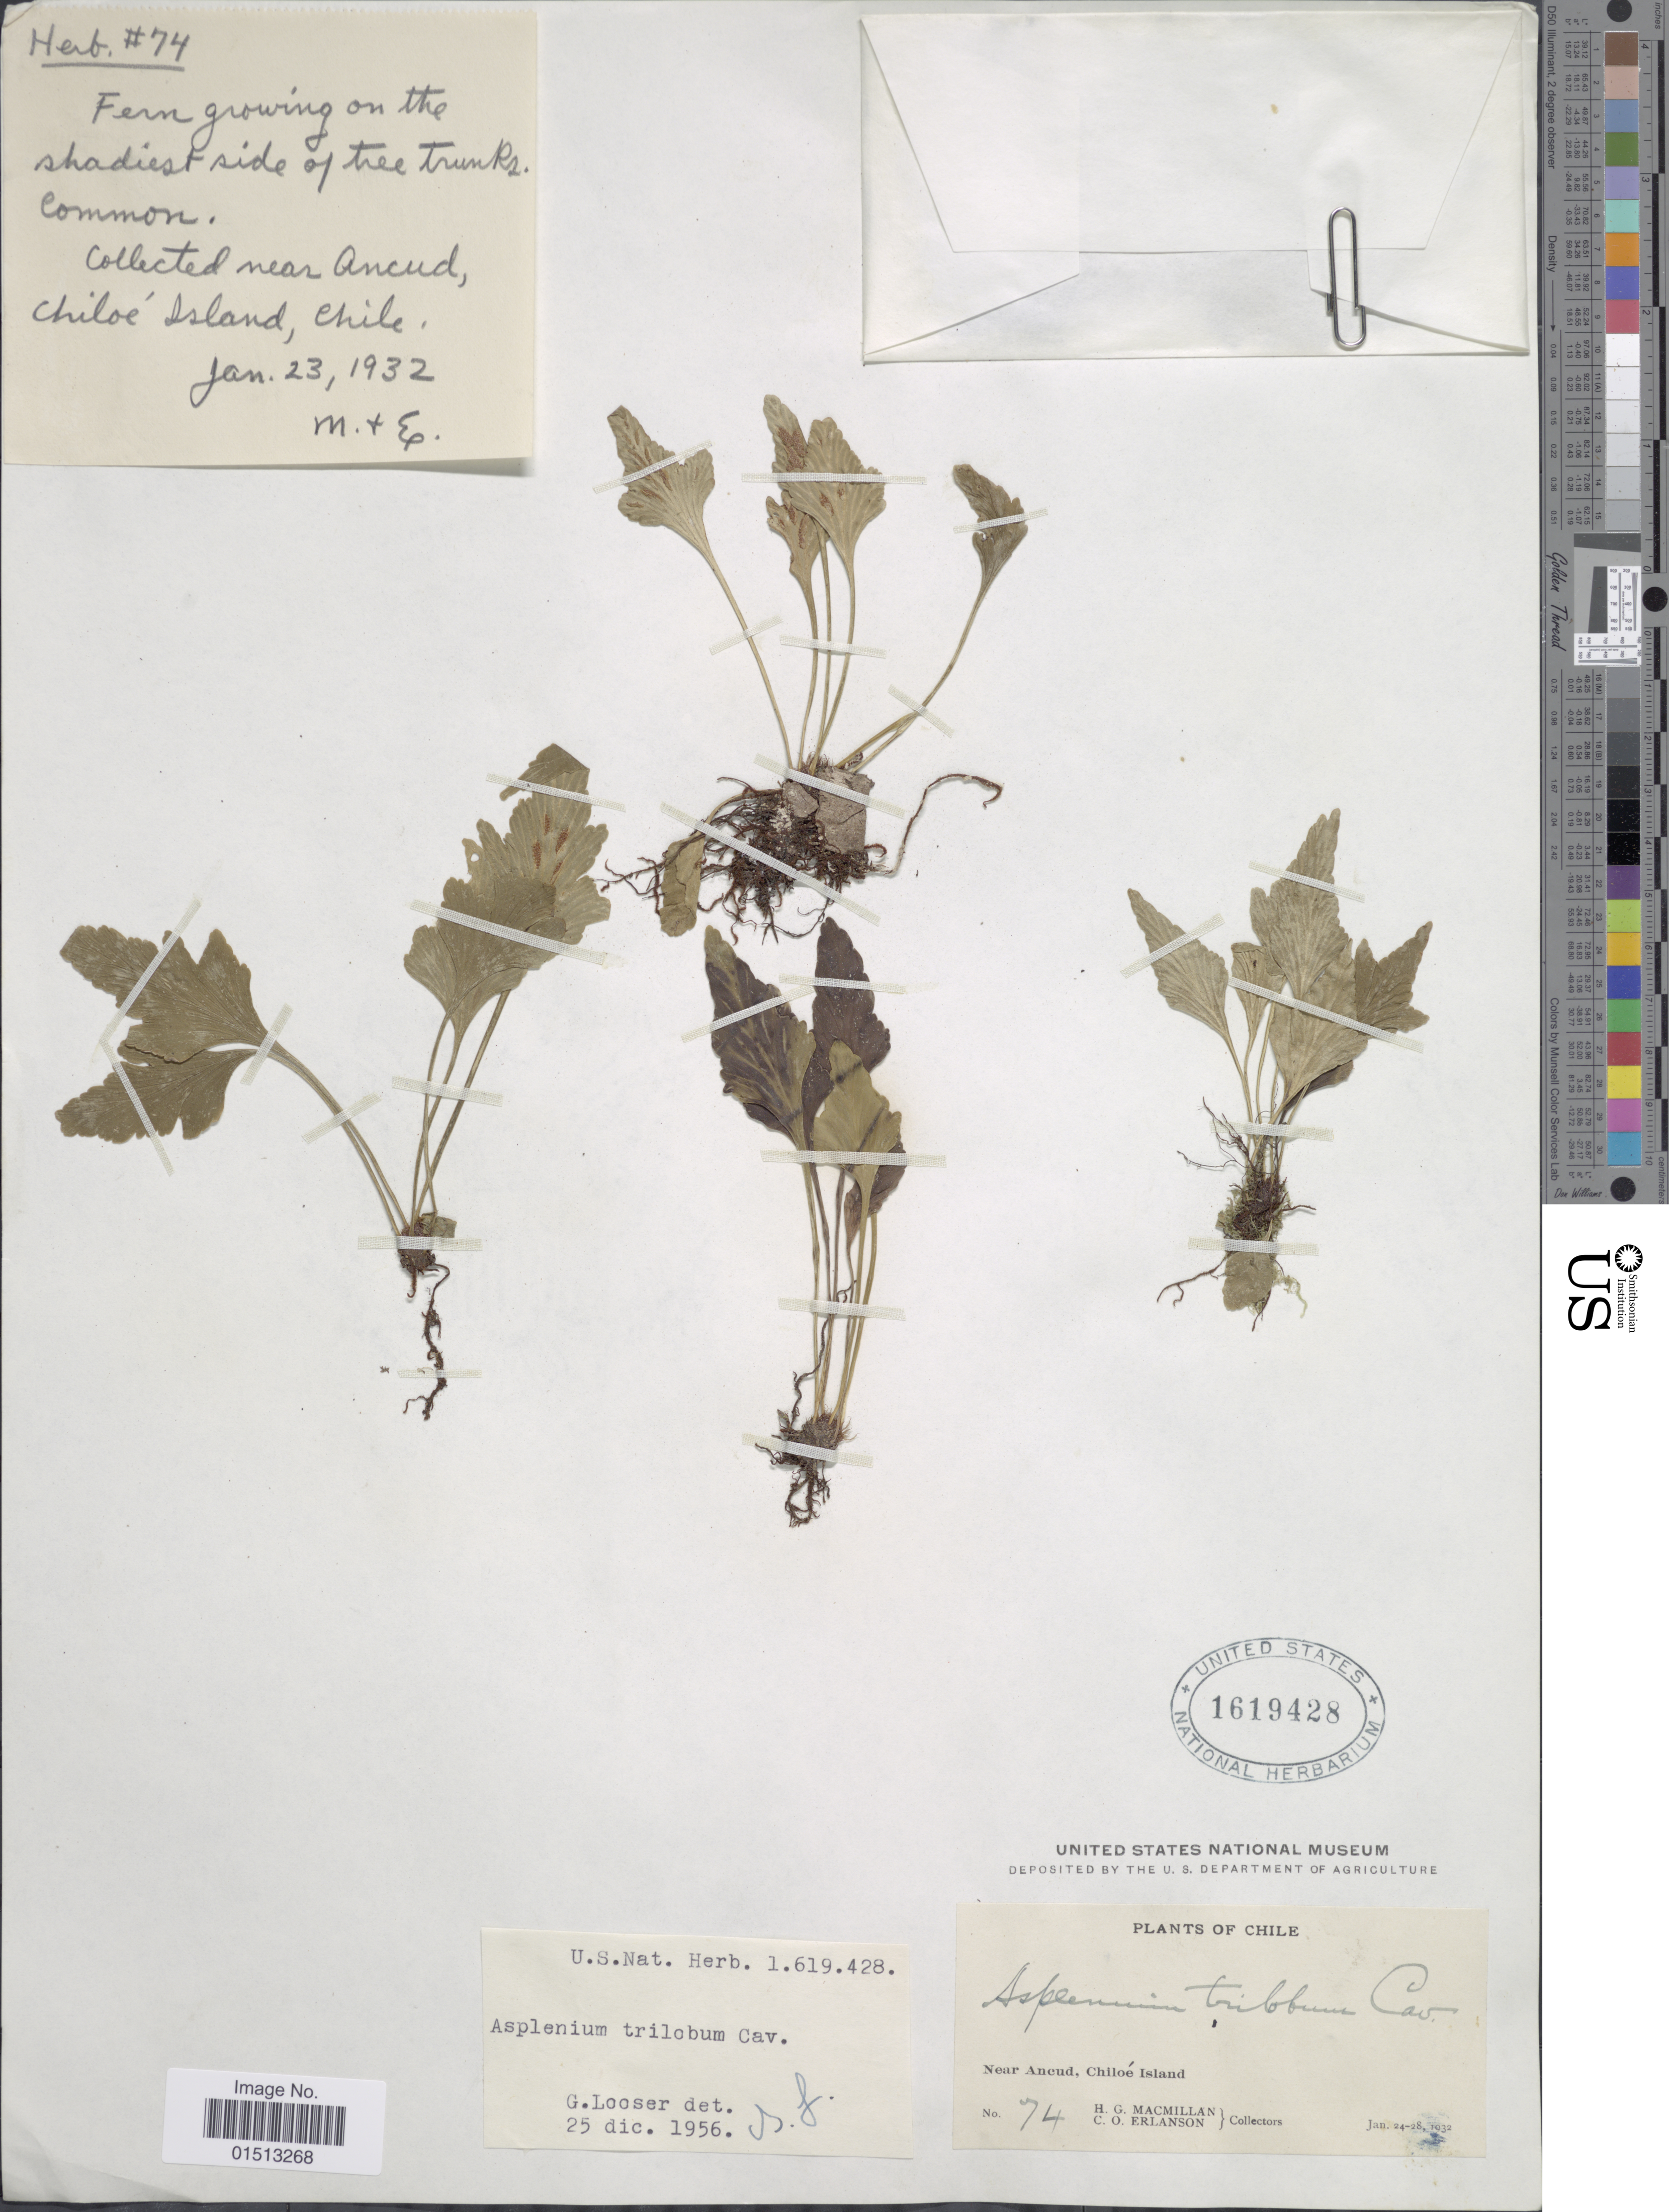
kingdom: Plantae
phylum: Tracheophyta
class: Polypodiopsida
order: Polypodiales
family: Aspleniaceae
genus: Asplenium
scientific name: Asplenium trilobum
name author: Cav.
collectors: H. MacMillan & C. O. Erlanson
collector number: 74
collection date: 1932-01-24/1932-01-28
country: Chile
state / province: Arica y Parinacota (XV)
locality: Near Ancud, Chiloé Island.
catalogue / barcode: US 1619428